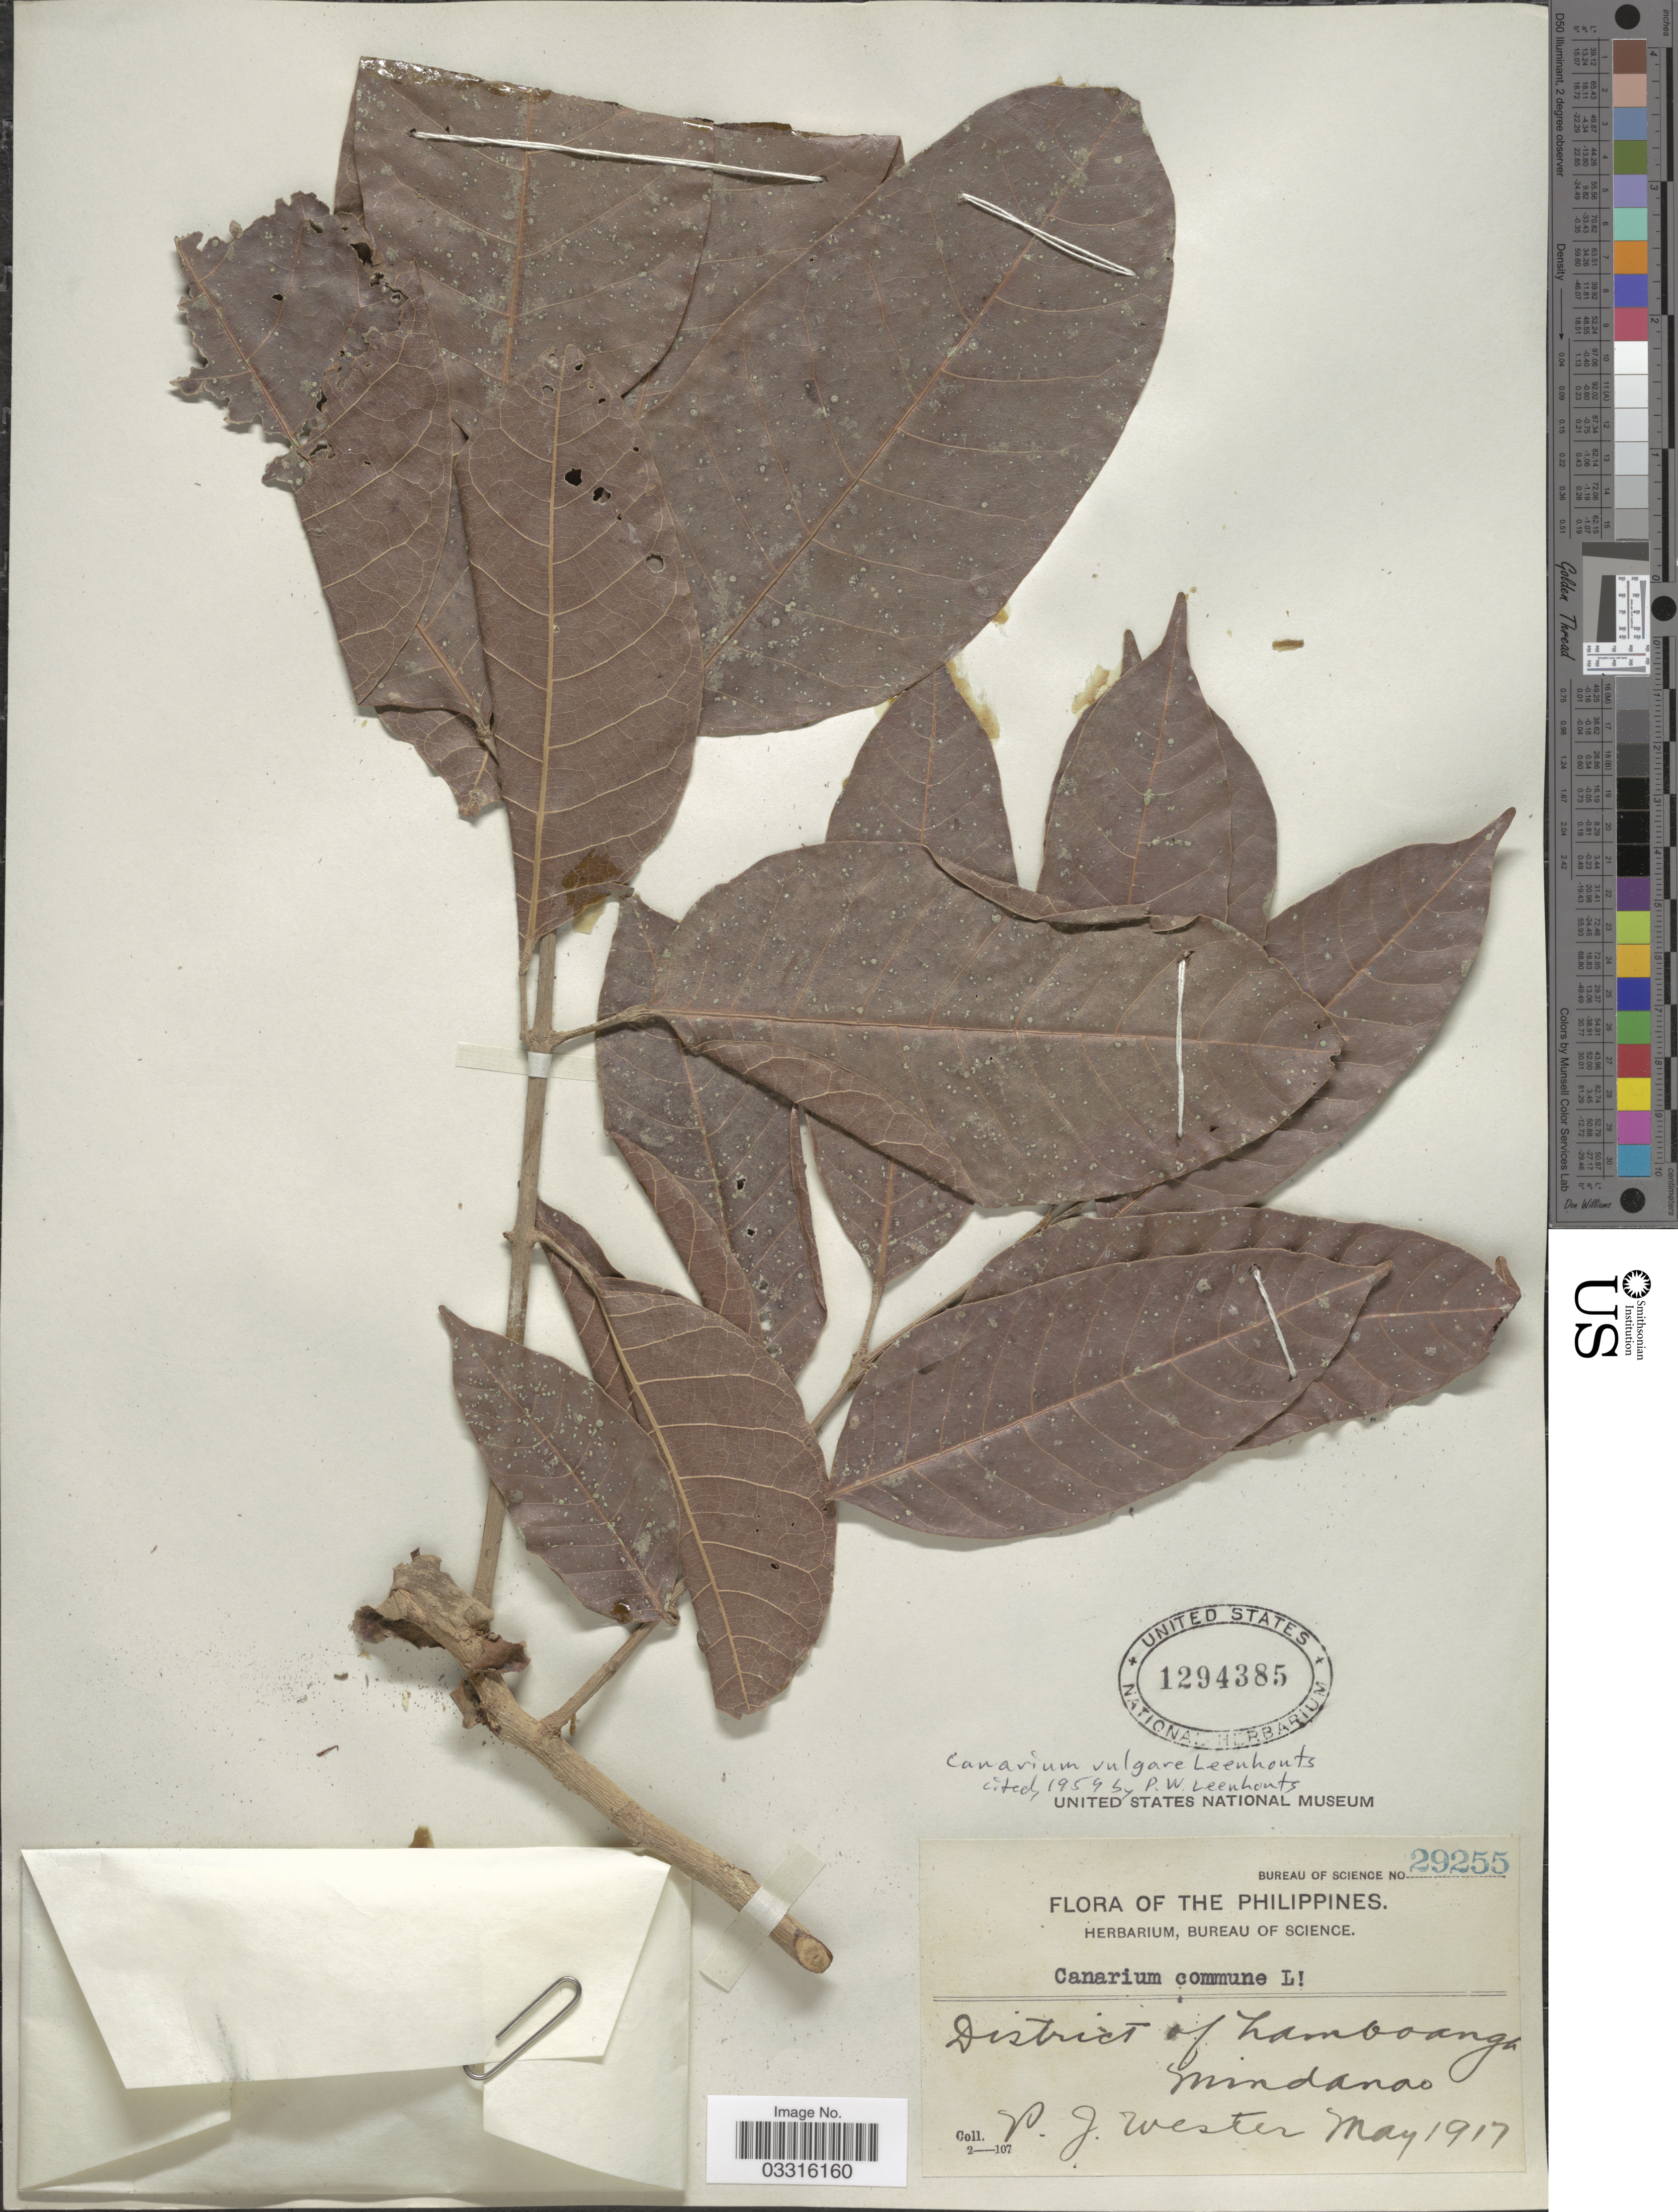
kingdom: Plantae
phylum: Tracheophyta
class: Magnoliopsida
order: Sapindales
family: Burseraceae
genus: Canarium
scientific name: Canarium vulgare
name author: Leenh.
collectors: P. J. Wester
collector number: Bureau of Science 29255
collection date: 1917-05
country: Philippines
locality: District of Zamboanga, Mindanao.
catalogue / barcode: US 1294385